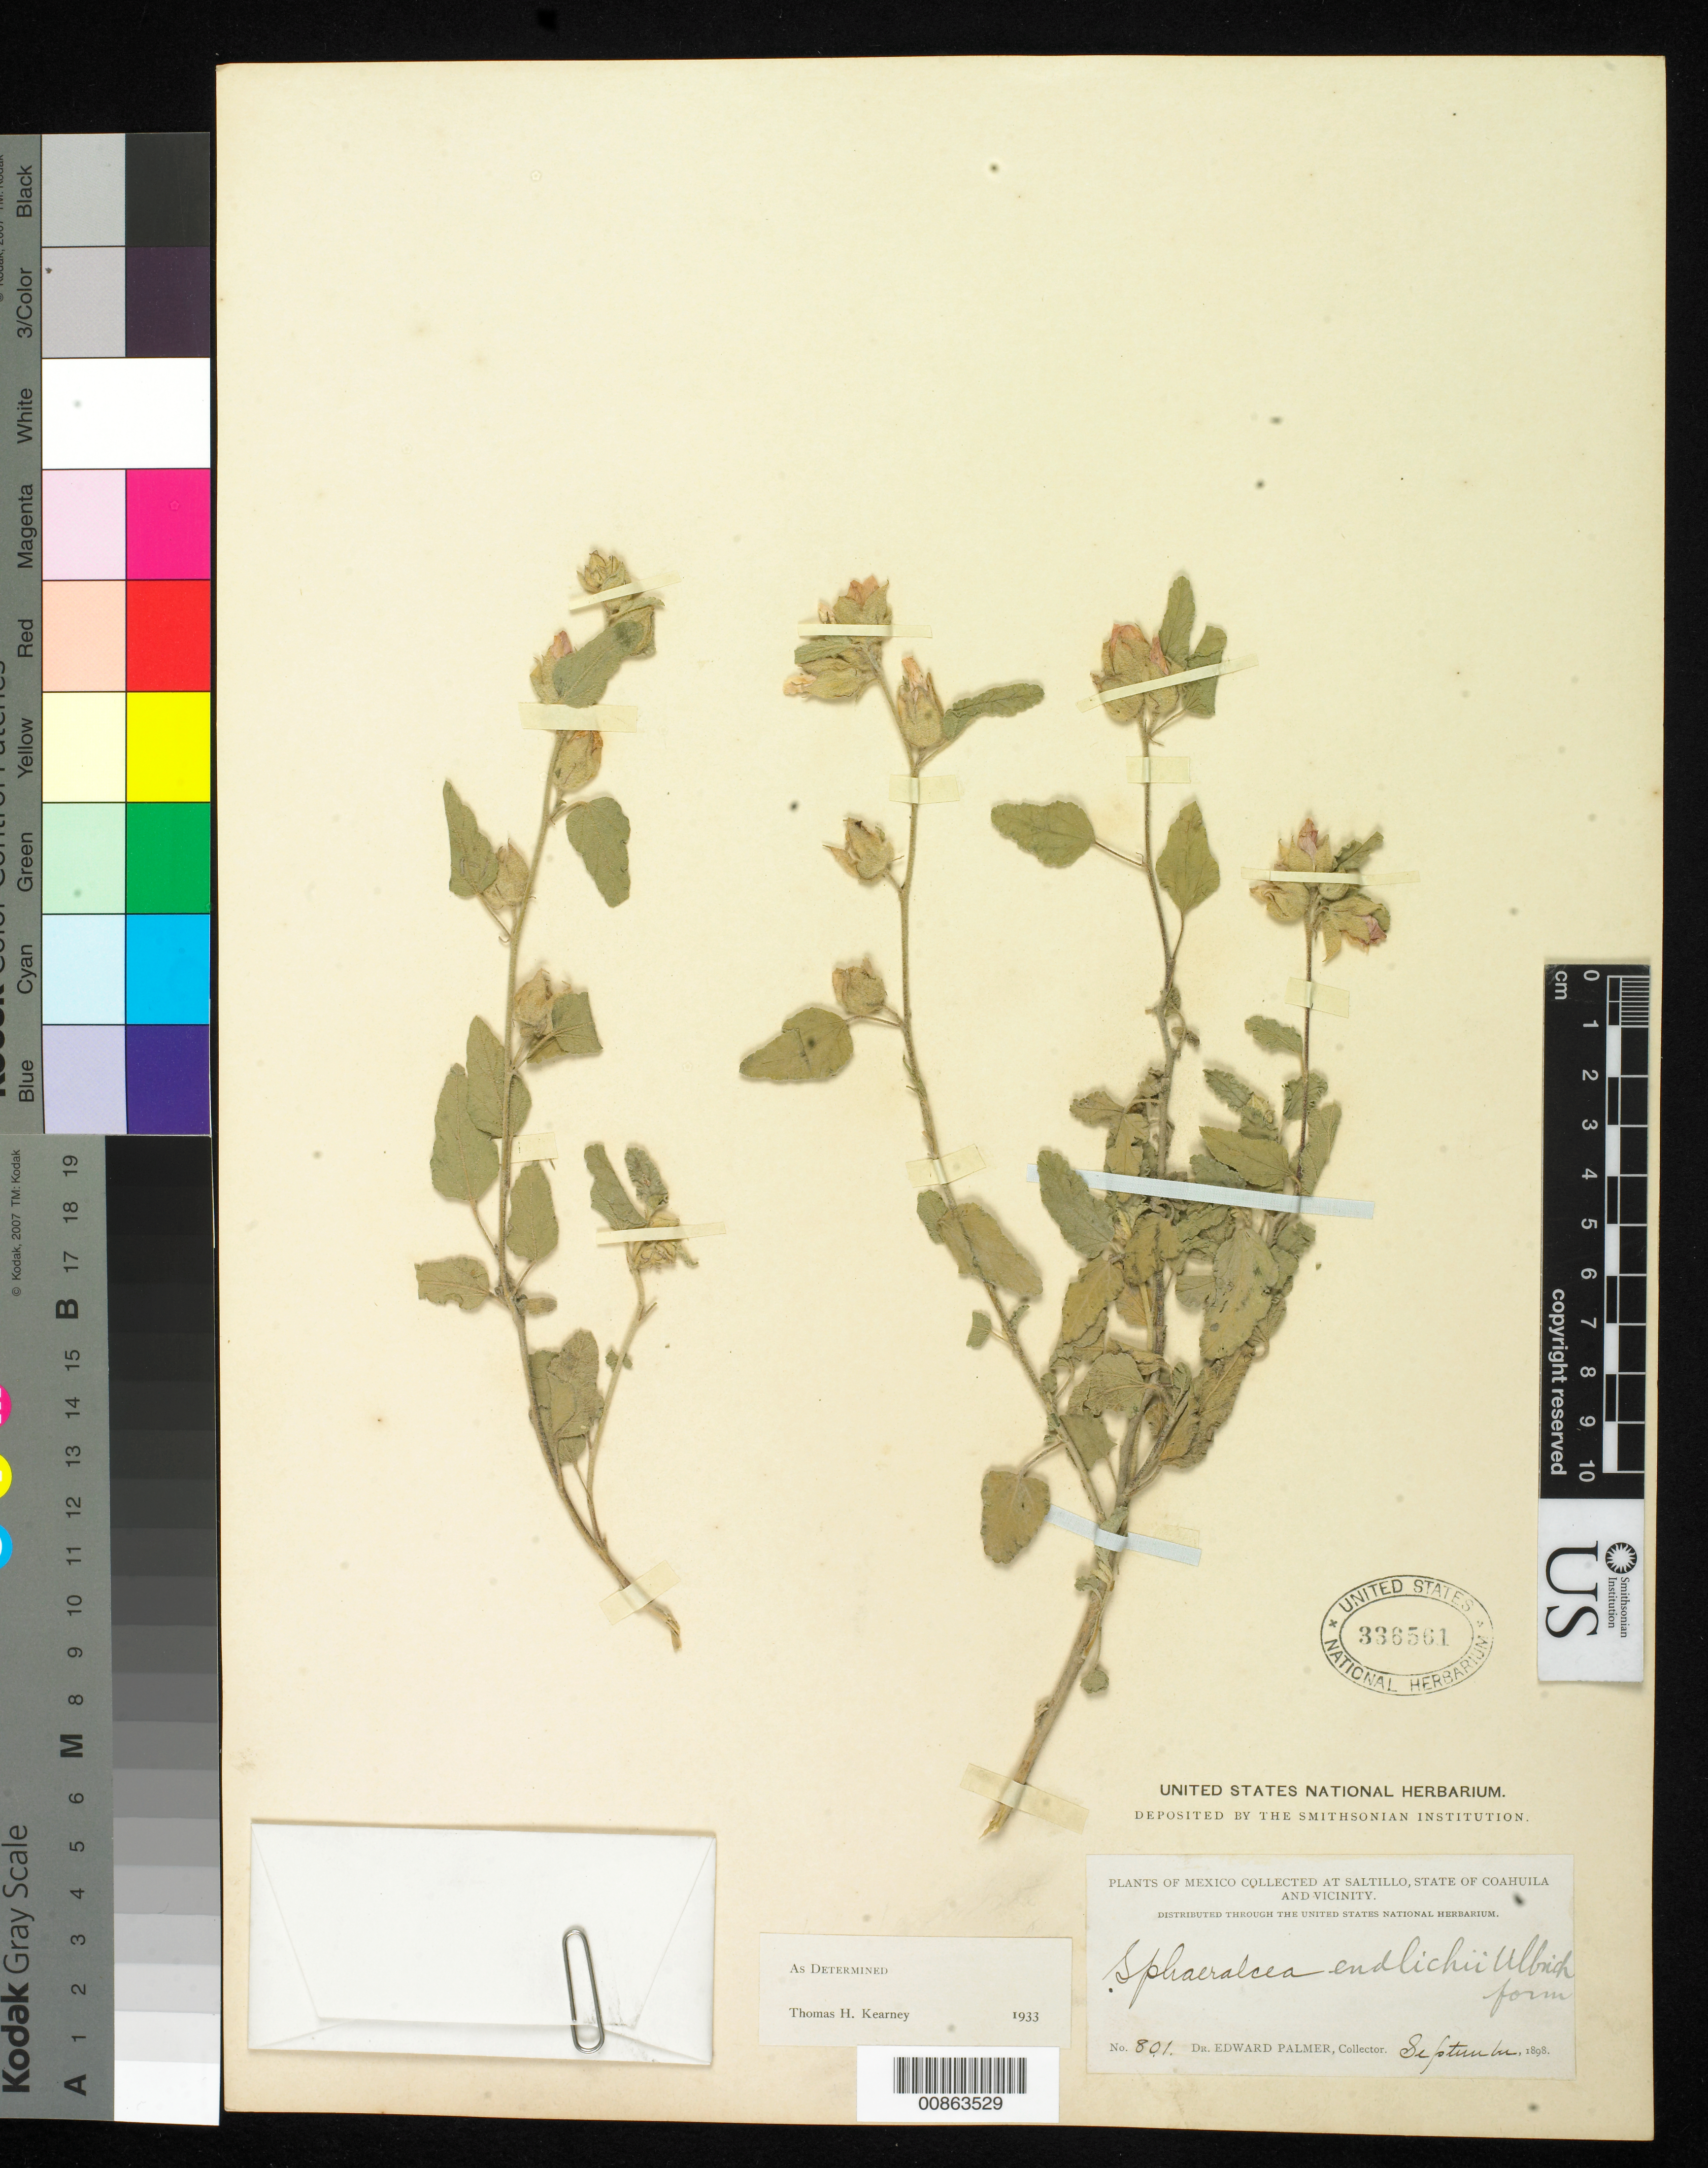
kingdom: Plantae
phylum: Tracheophyta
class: Magnoliopsida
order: Malvales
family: Malvaceae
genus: Sphaeralcea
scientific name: Sphaeralcea endlichii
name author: Ulbr.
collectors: E. Palmer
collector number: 801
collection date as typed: Sep 1898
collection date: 1898-09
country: Mexico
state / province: Coahuila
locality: Saltillo, Coahuila and vicinity.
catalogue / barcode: US 336561